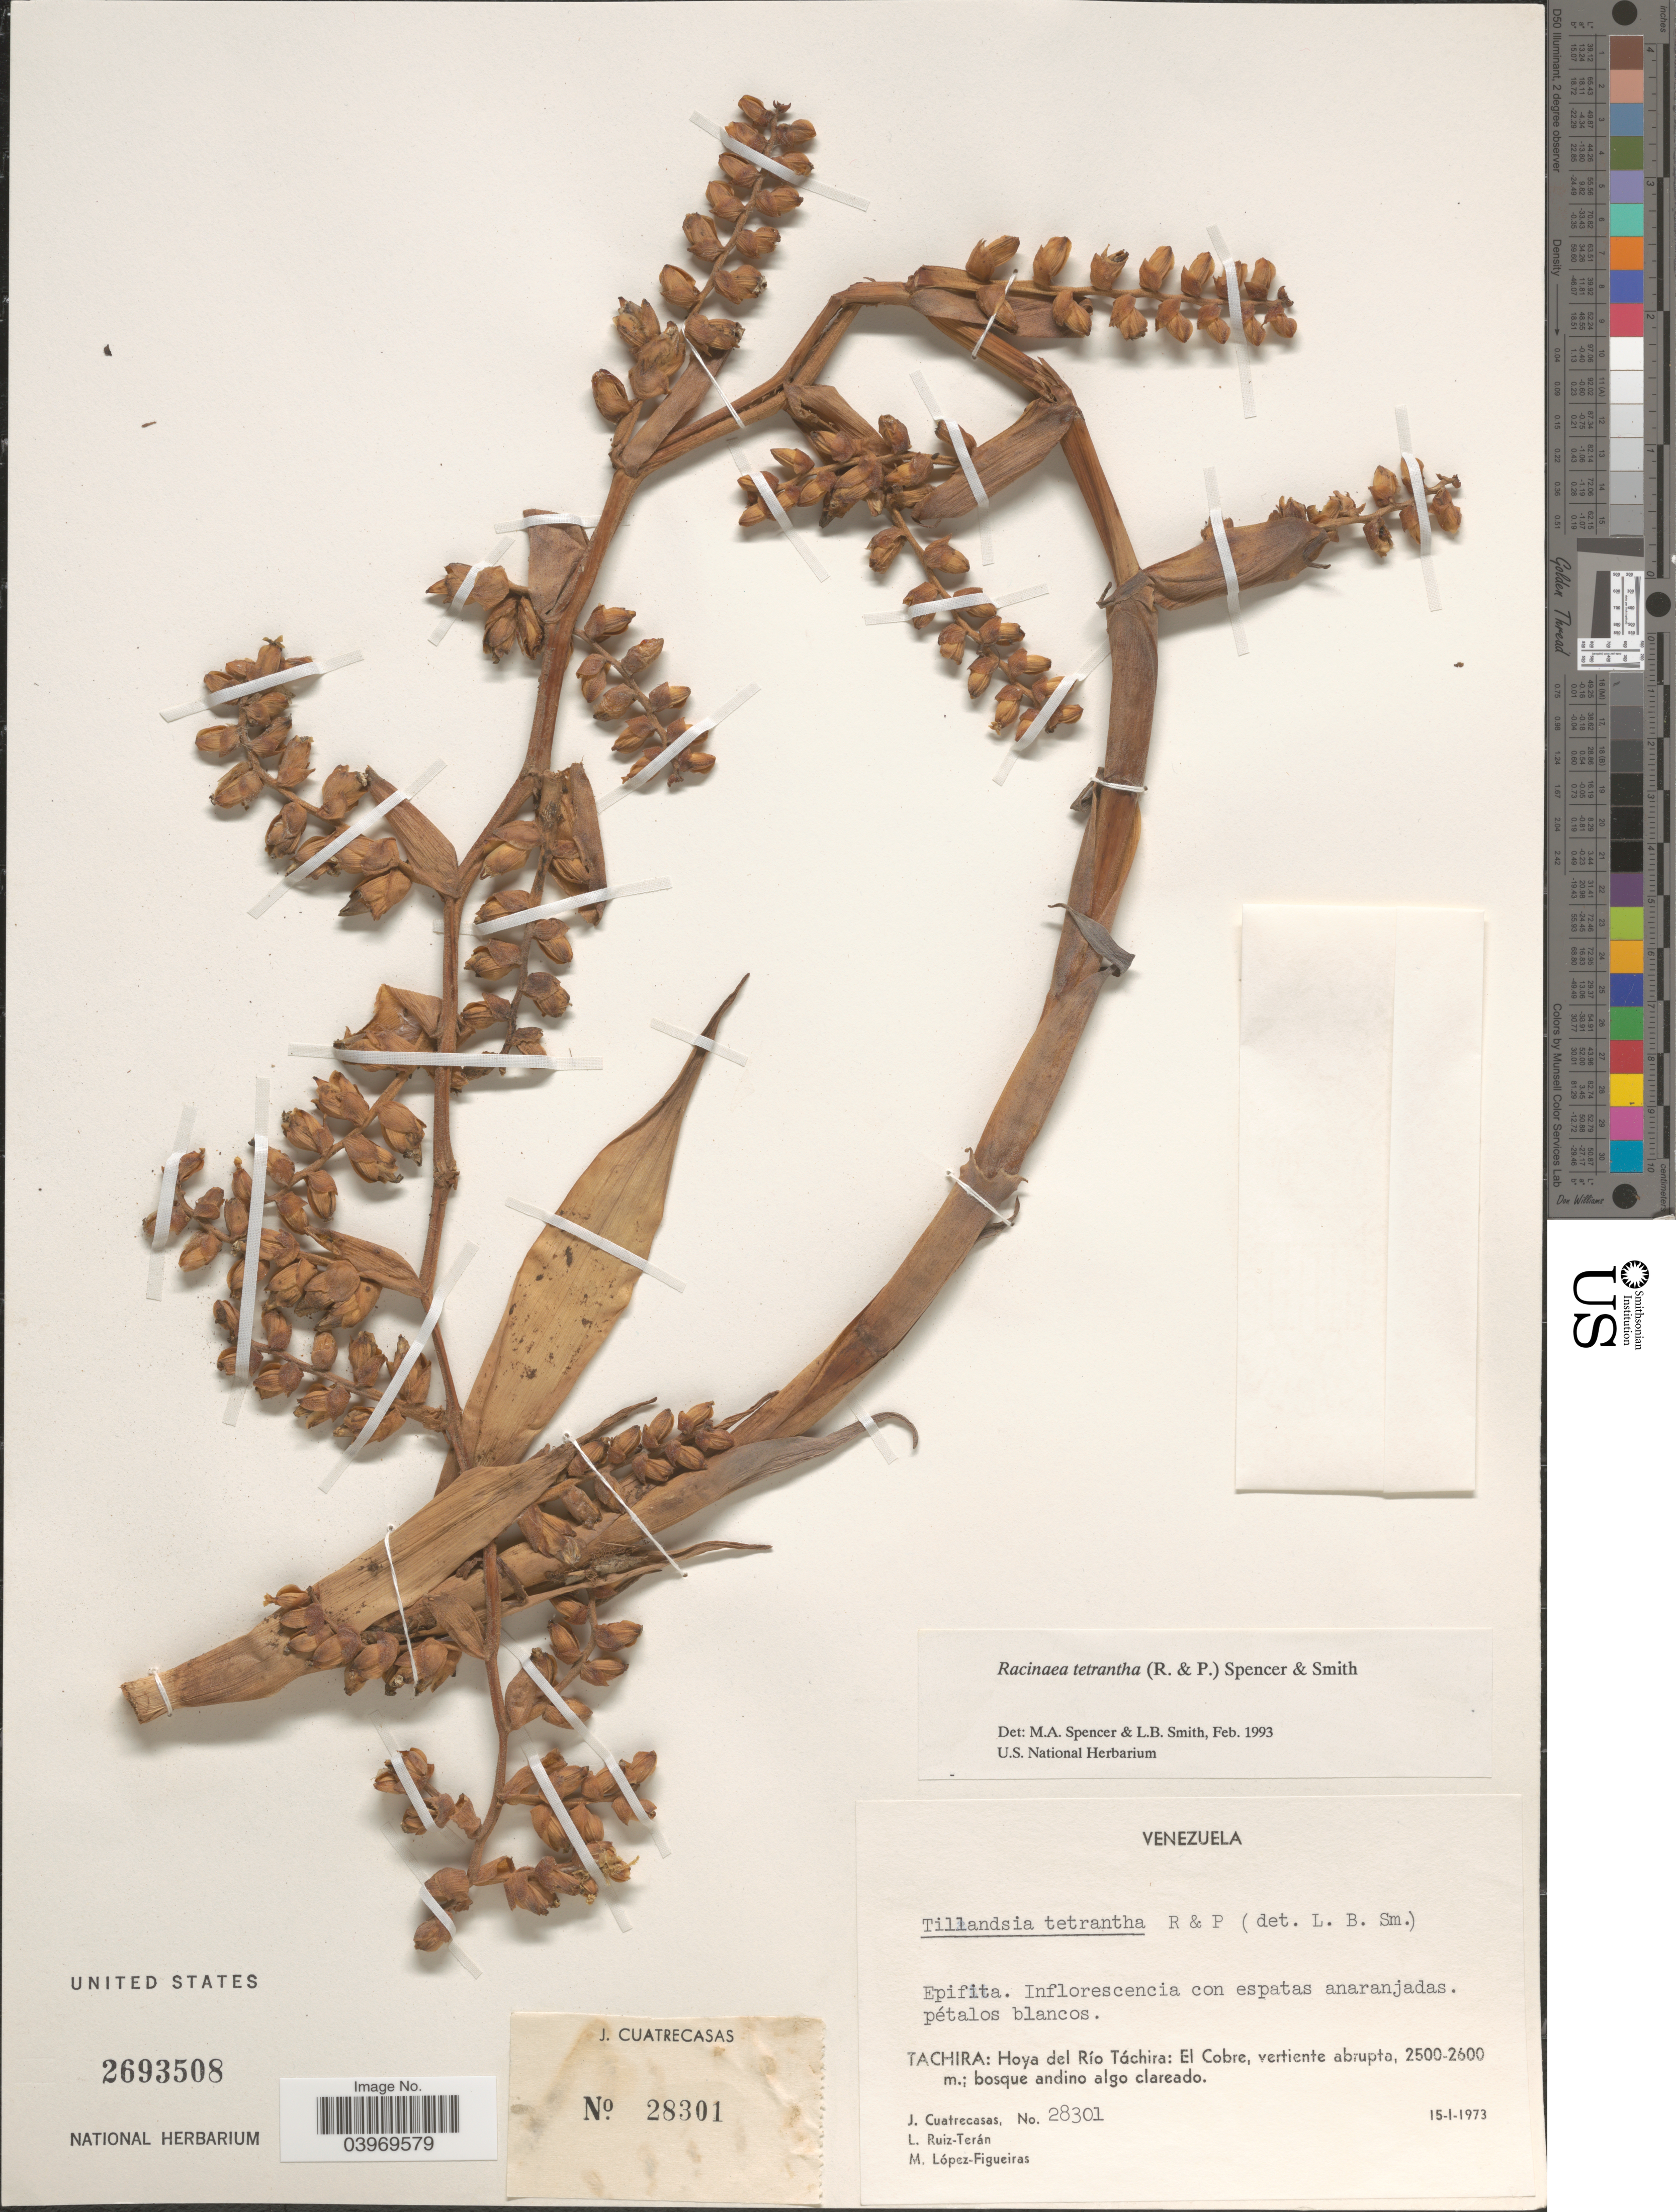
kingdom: Plantae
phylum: Tracheophyta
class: Liliopsida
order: Poales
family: Bromeliaceae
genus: Racinaea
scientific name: Racinaea tetrantha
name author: (Ruiz & Pav.) L.B. Sm.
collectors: J. Cuatrecasas, L. E. Ruíz-Terán & M. López Figueiras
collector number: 28301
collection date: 1973-01-15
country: Venezuela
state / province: Tachira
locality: Hoya del Río Táchira: El Cobre, vertiente abrupta.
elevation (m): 2500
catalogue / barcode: US 2693508